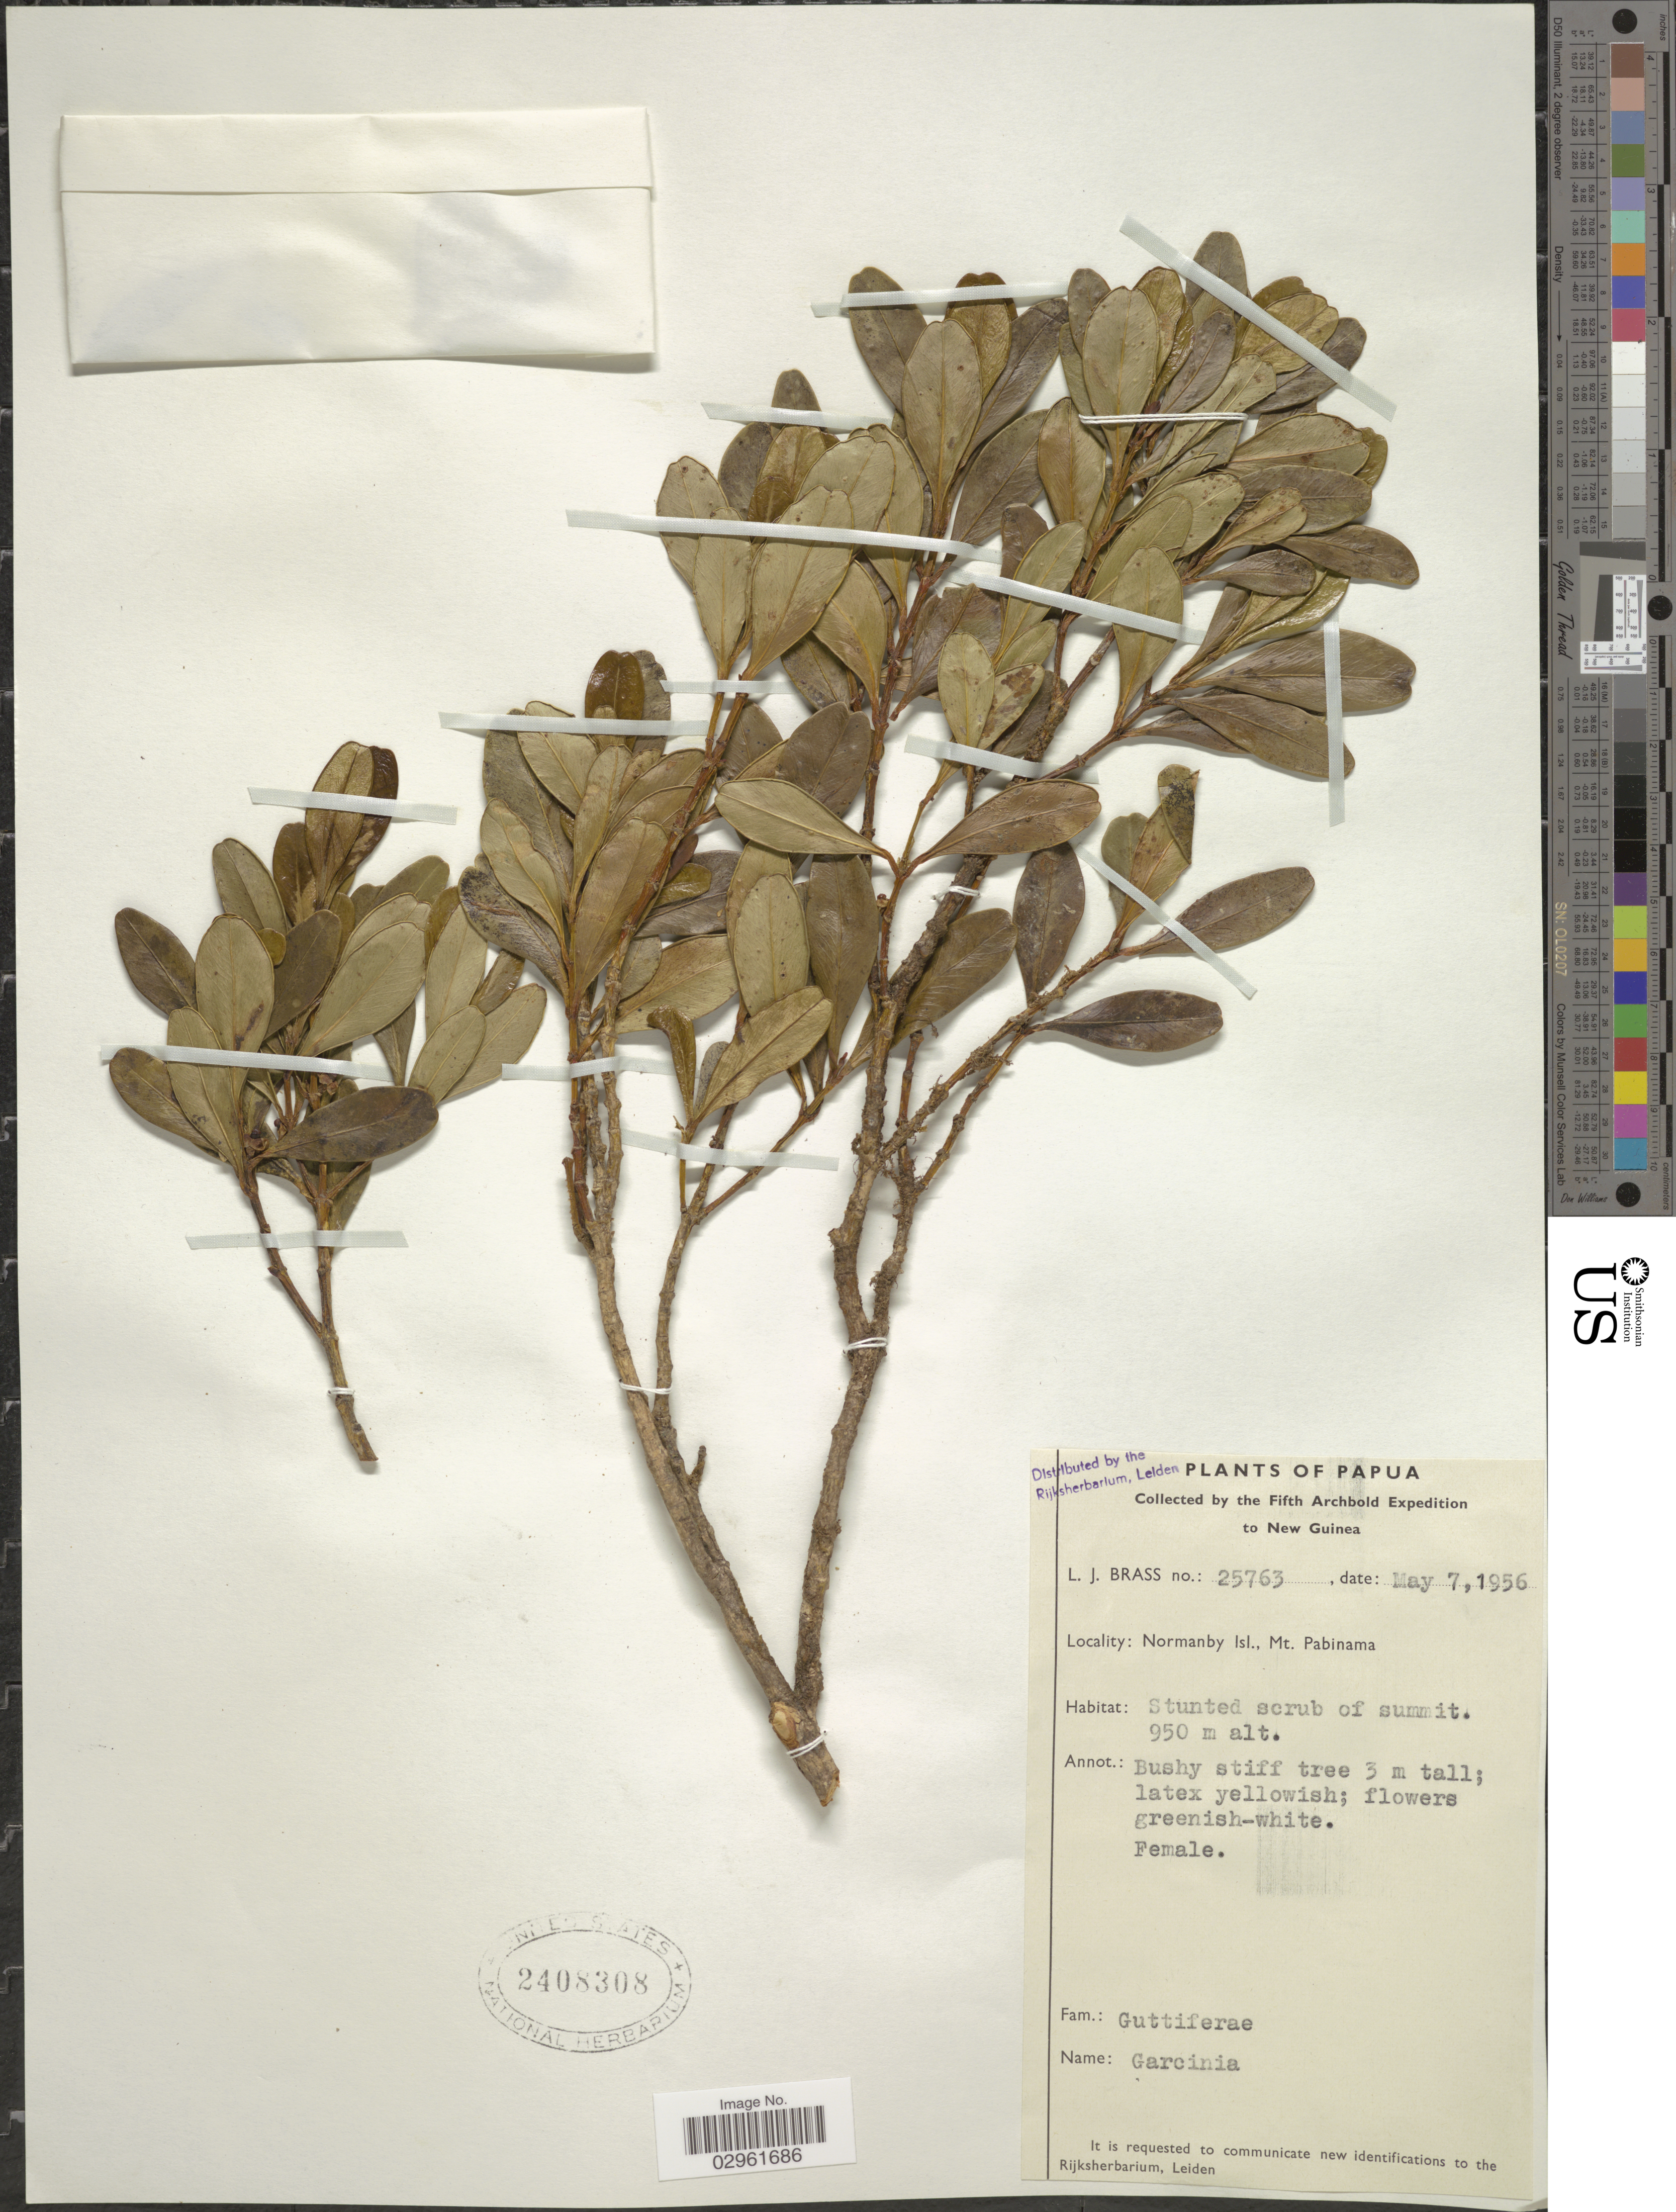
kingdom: Plantae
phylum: Tracheophyta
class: Magnoliopsida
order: Malpighiales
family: Clusiaceae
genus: Garcinia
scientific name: Garcinia sp.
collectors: L. J. Brass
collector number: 25763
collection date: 1956-05-07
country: Papua New Guinea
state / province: Milne Bay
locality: New Guinea. Normanby Isl., Mt. Pabinama.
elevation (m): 950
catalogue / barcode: US 2408308